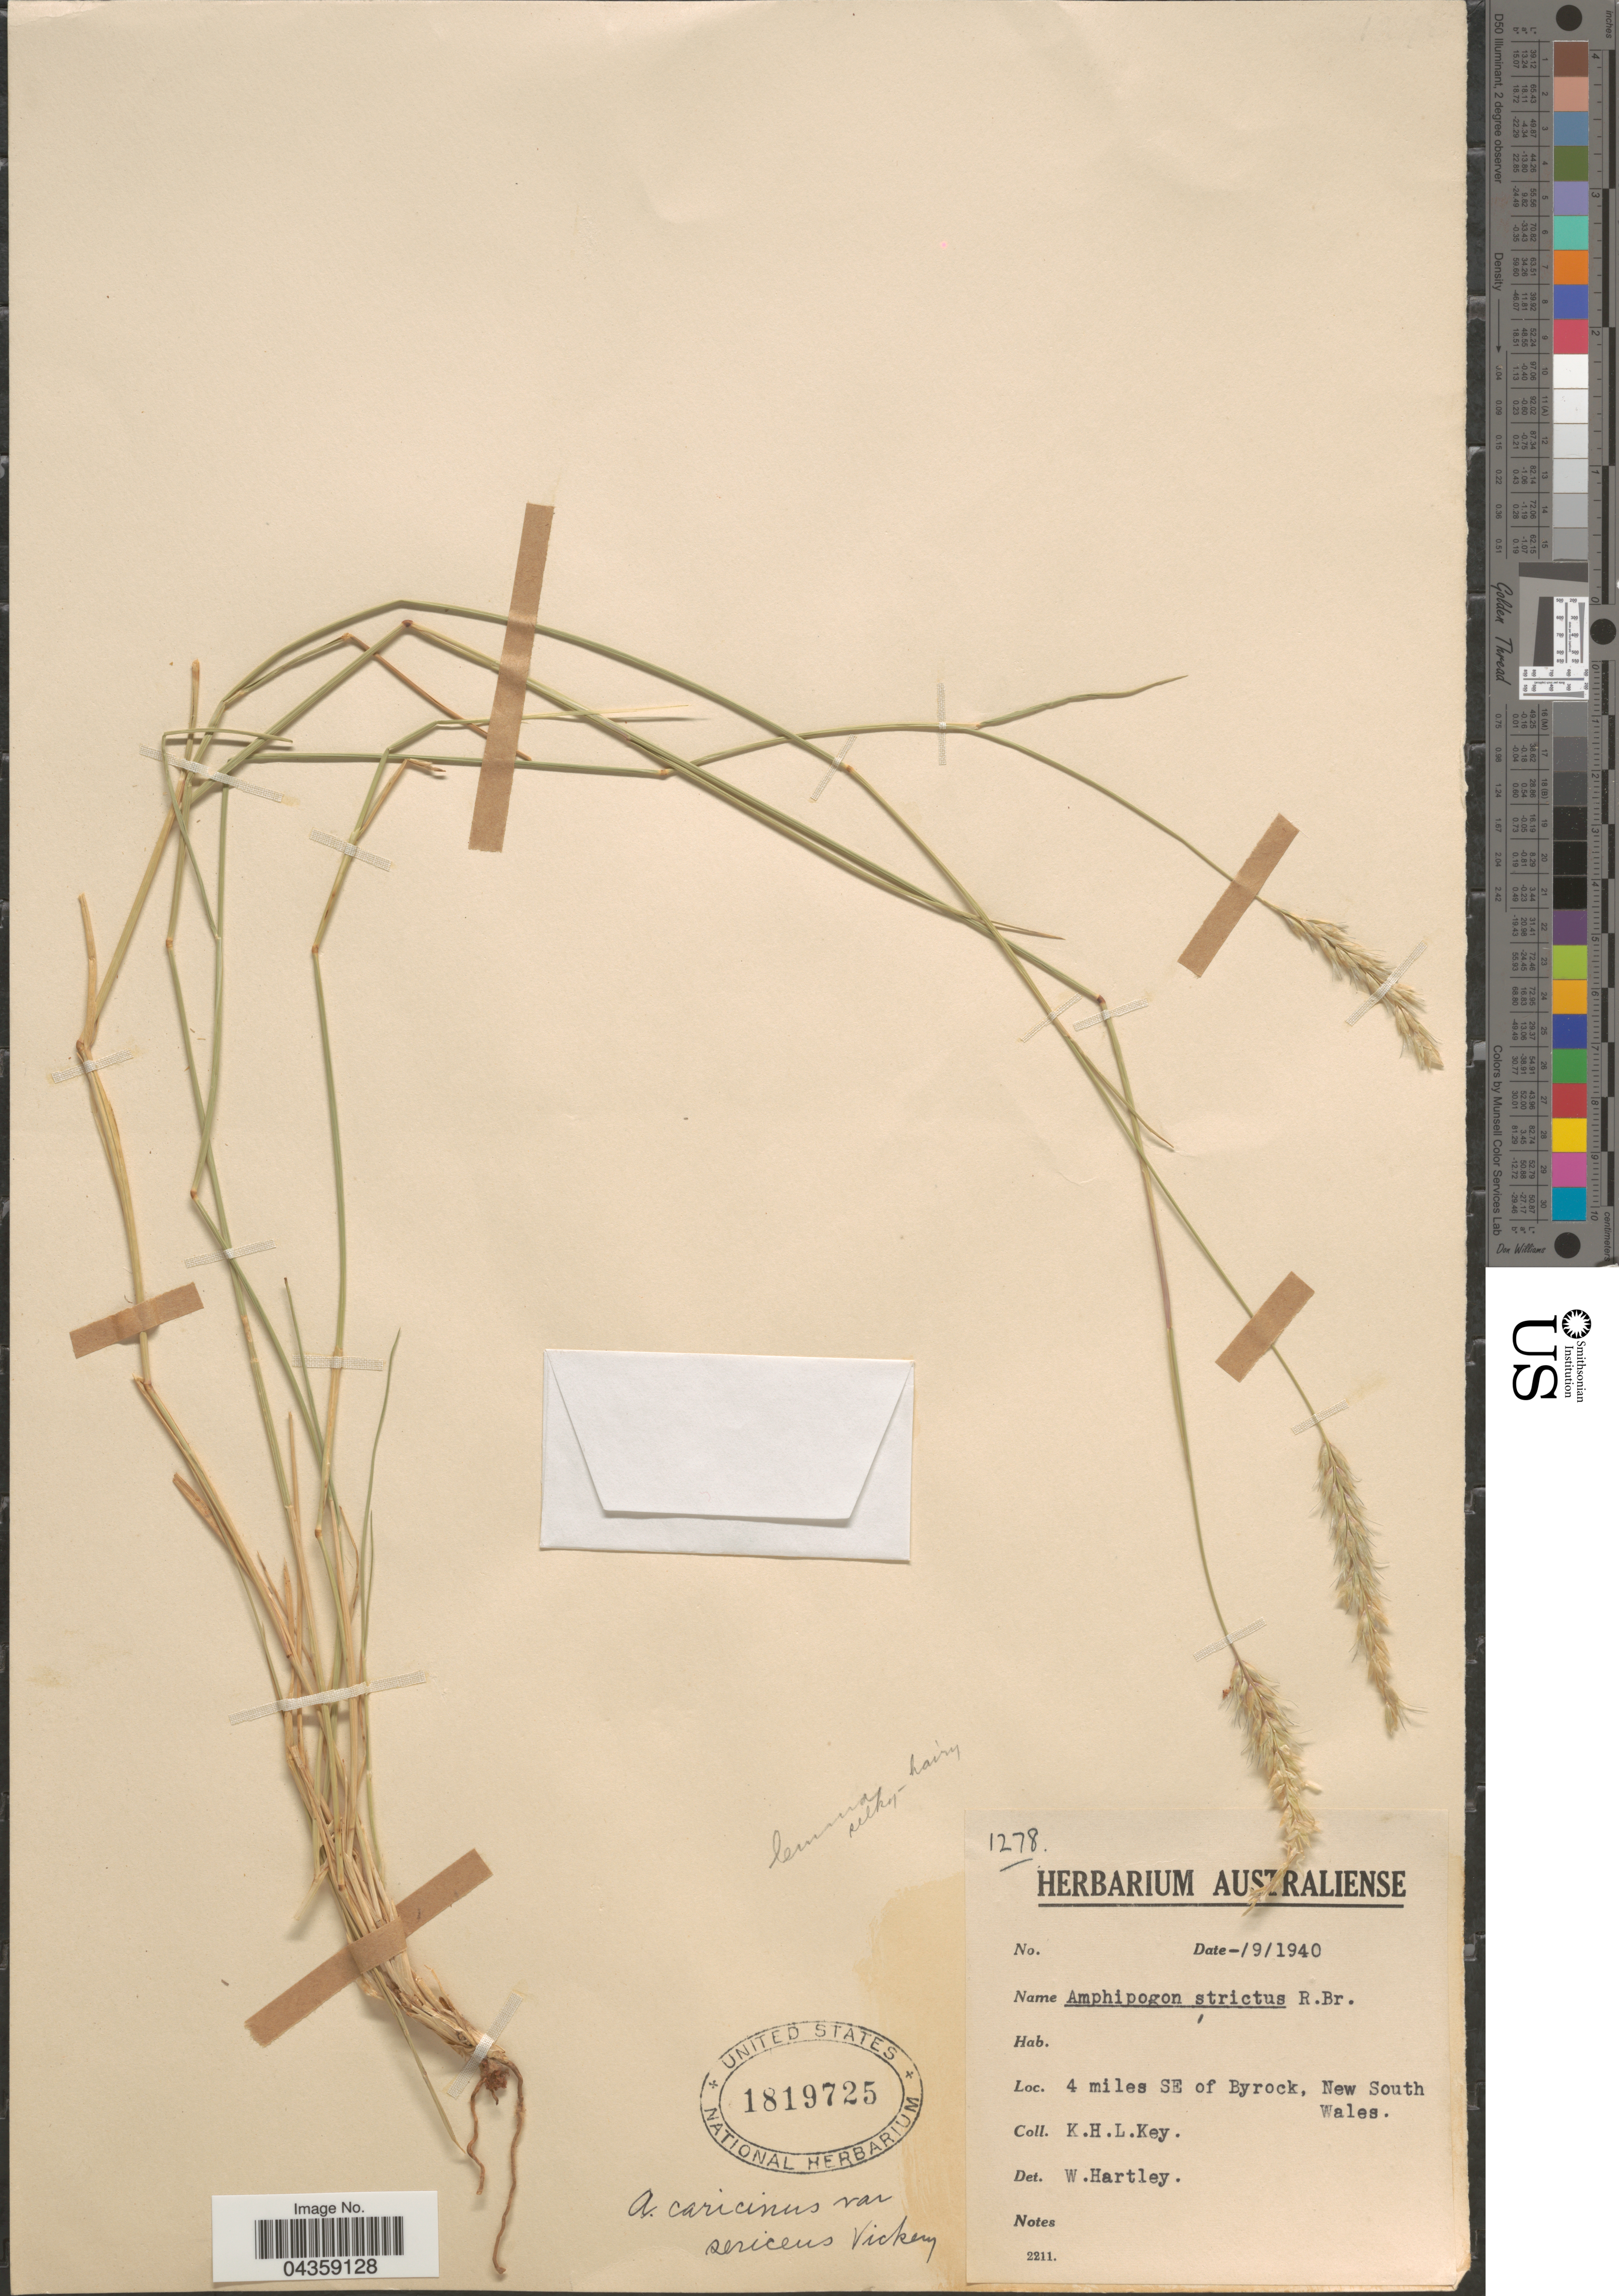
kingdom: Plantae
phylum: Tracheophyta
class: Liliopsida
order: Poales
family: Poaceae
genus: Amphipogon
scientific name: Amphipogon caricinus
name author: F. Muell.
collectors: K. Key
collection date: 1940-09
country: Australia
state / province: New South Wales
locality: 4 miles SE of Byrock.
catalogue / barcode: US 1819725